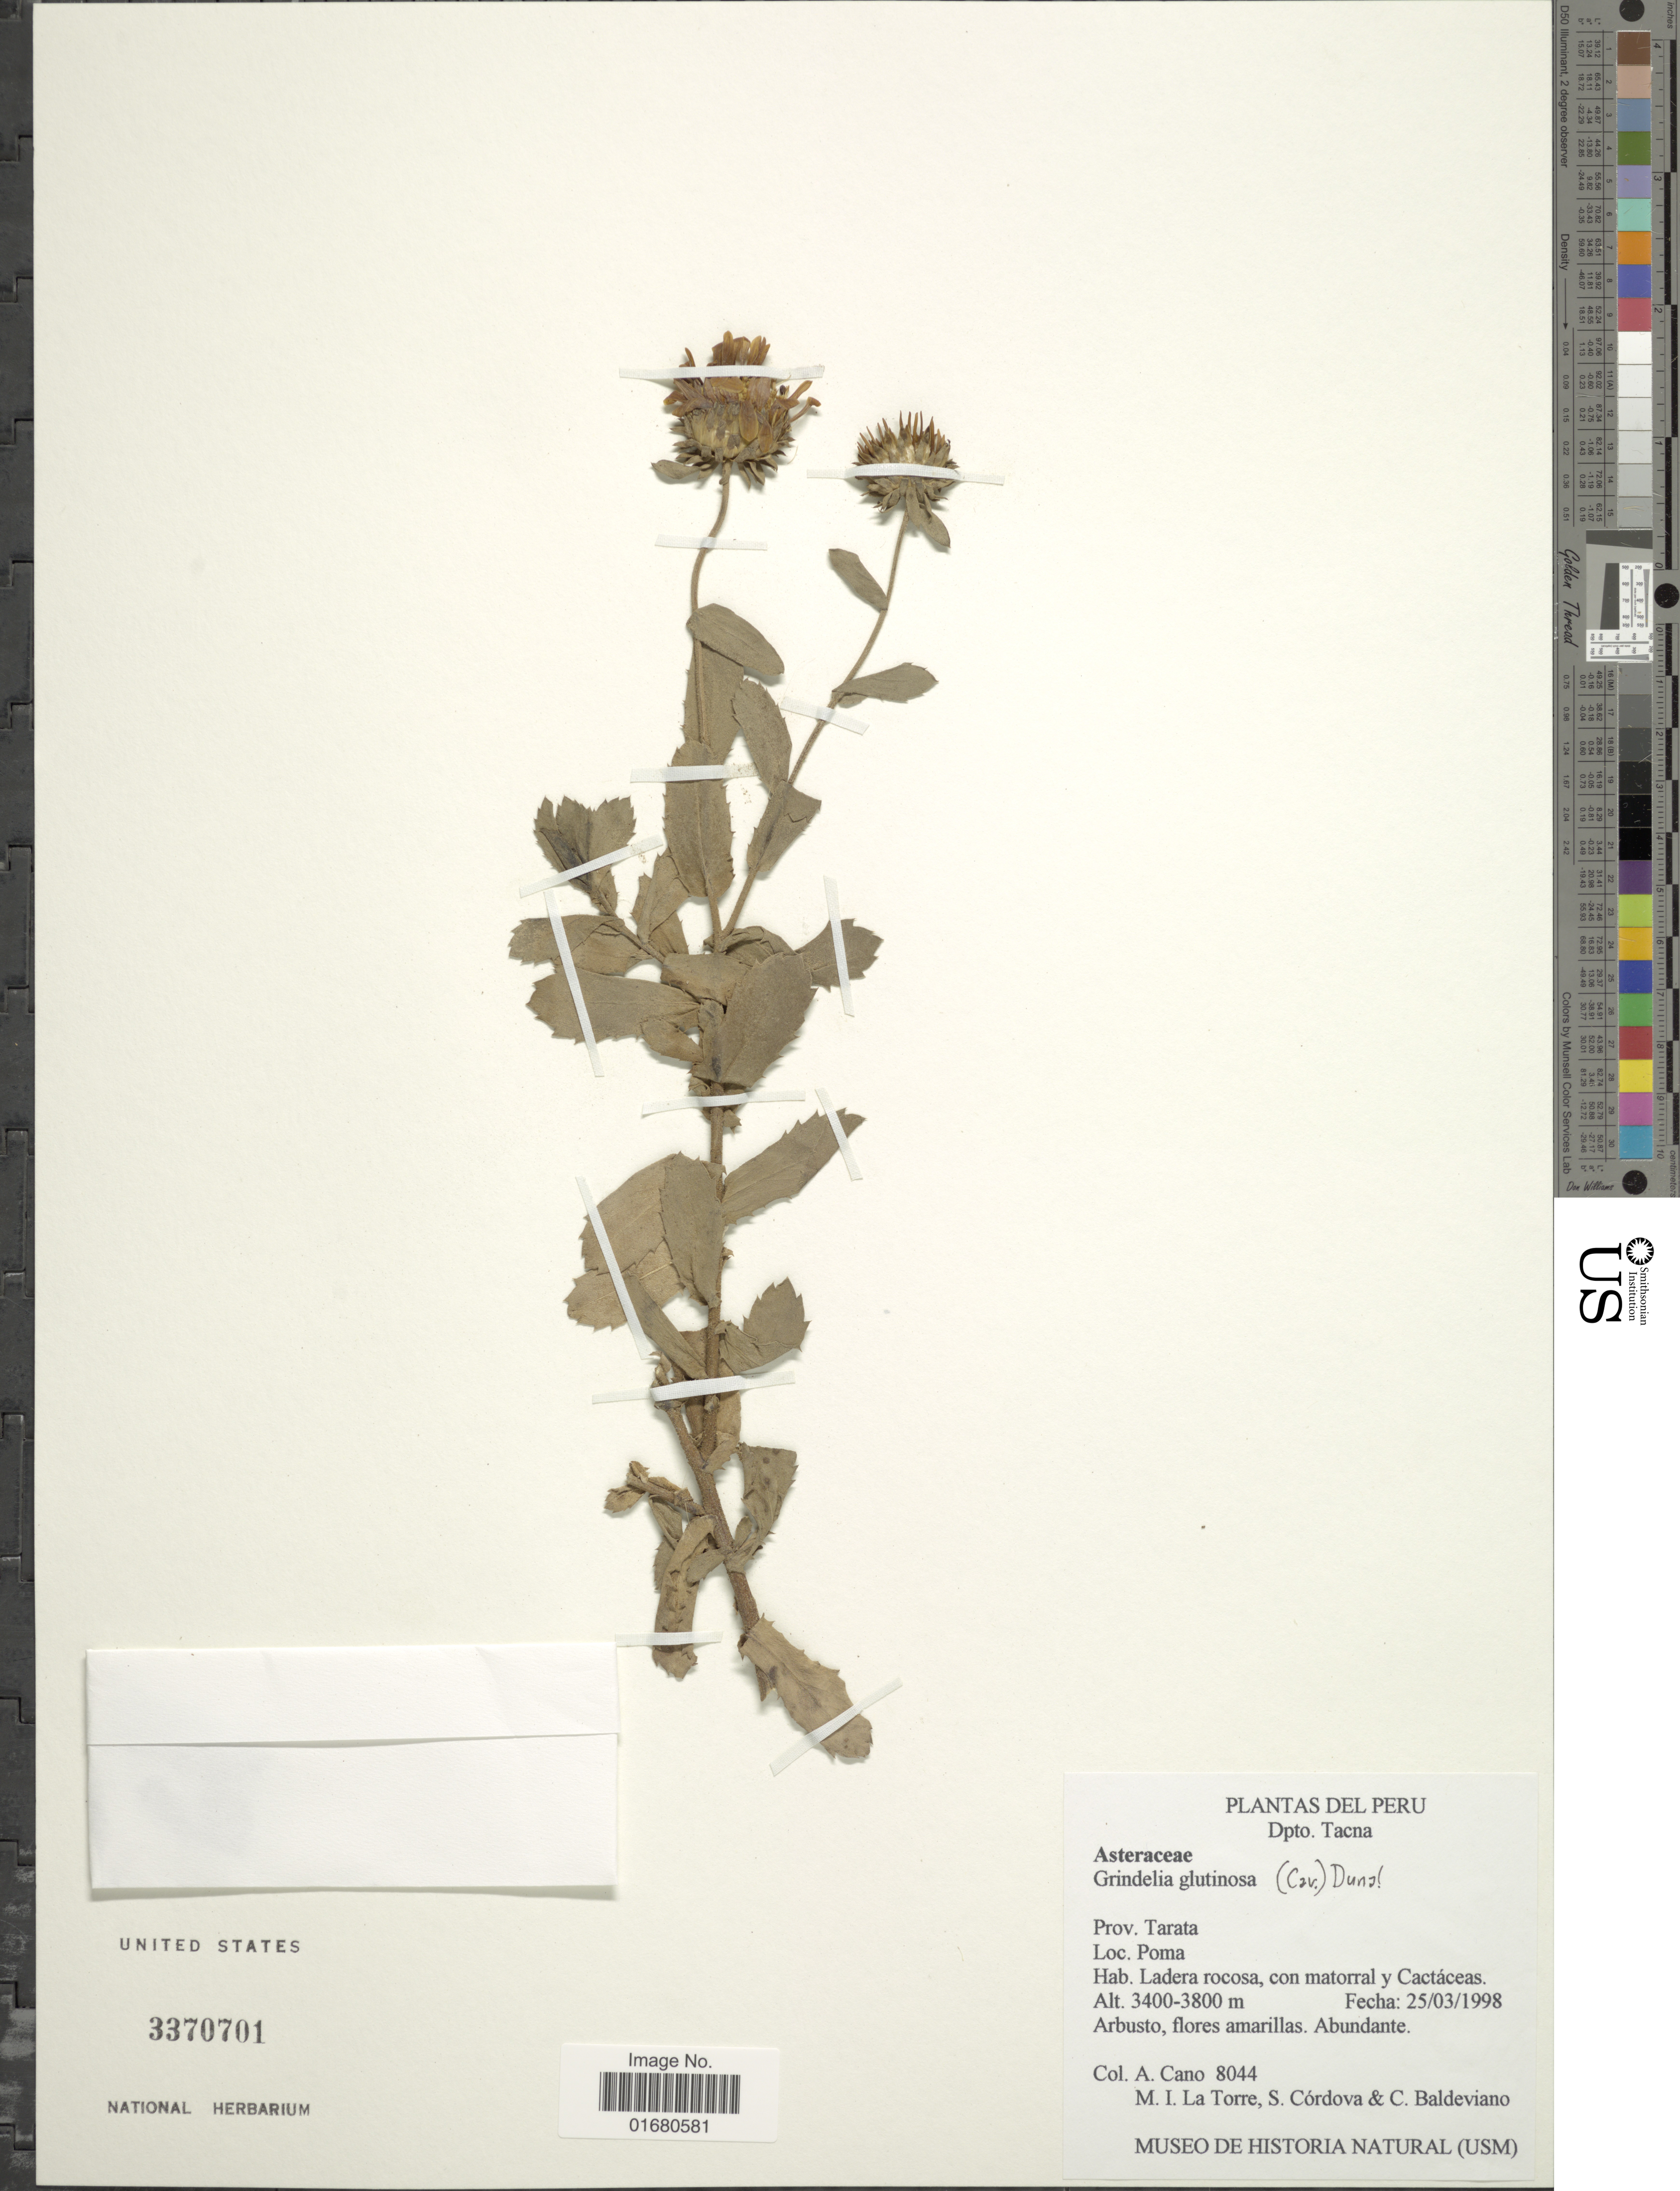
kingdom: Plantae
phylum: Tracheophyta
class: Magnoliopsida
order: Asterales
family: Asteraceae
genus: Grindelia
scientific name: Grindelia glutinosa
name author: (Cav.) Dunal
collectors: A. Cano, M. Torre, S. Cordova & C. Baldeviano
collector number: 8044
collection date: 1998-03-25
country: Peru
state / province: Tacna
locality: Dpto. Tacna, Prov. Tarata, Poma, Ladera rocosa, con matorral y Cactaceas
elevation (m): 3400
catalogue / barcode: US 3370701